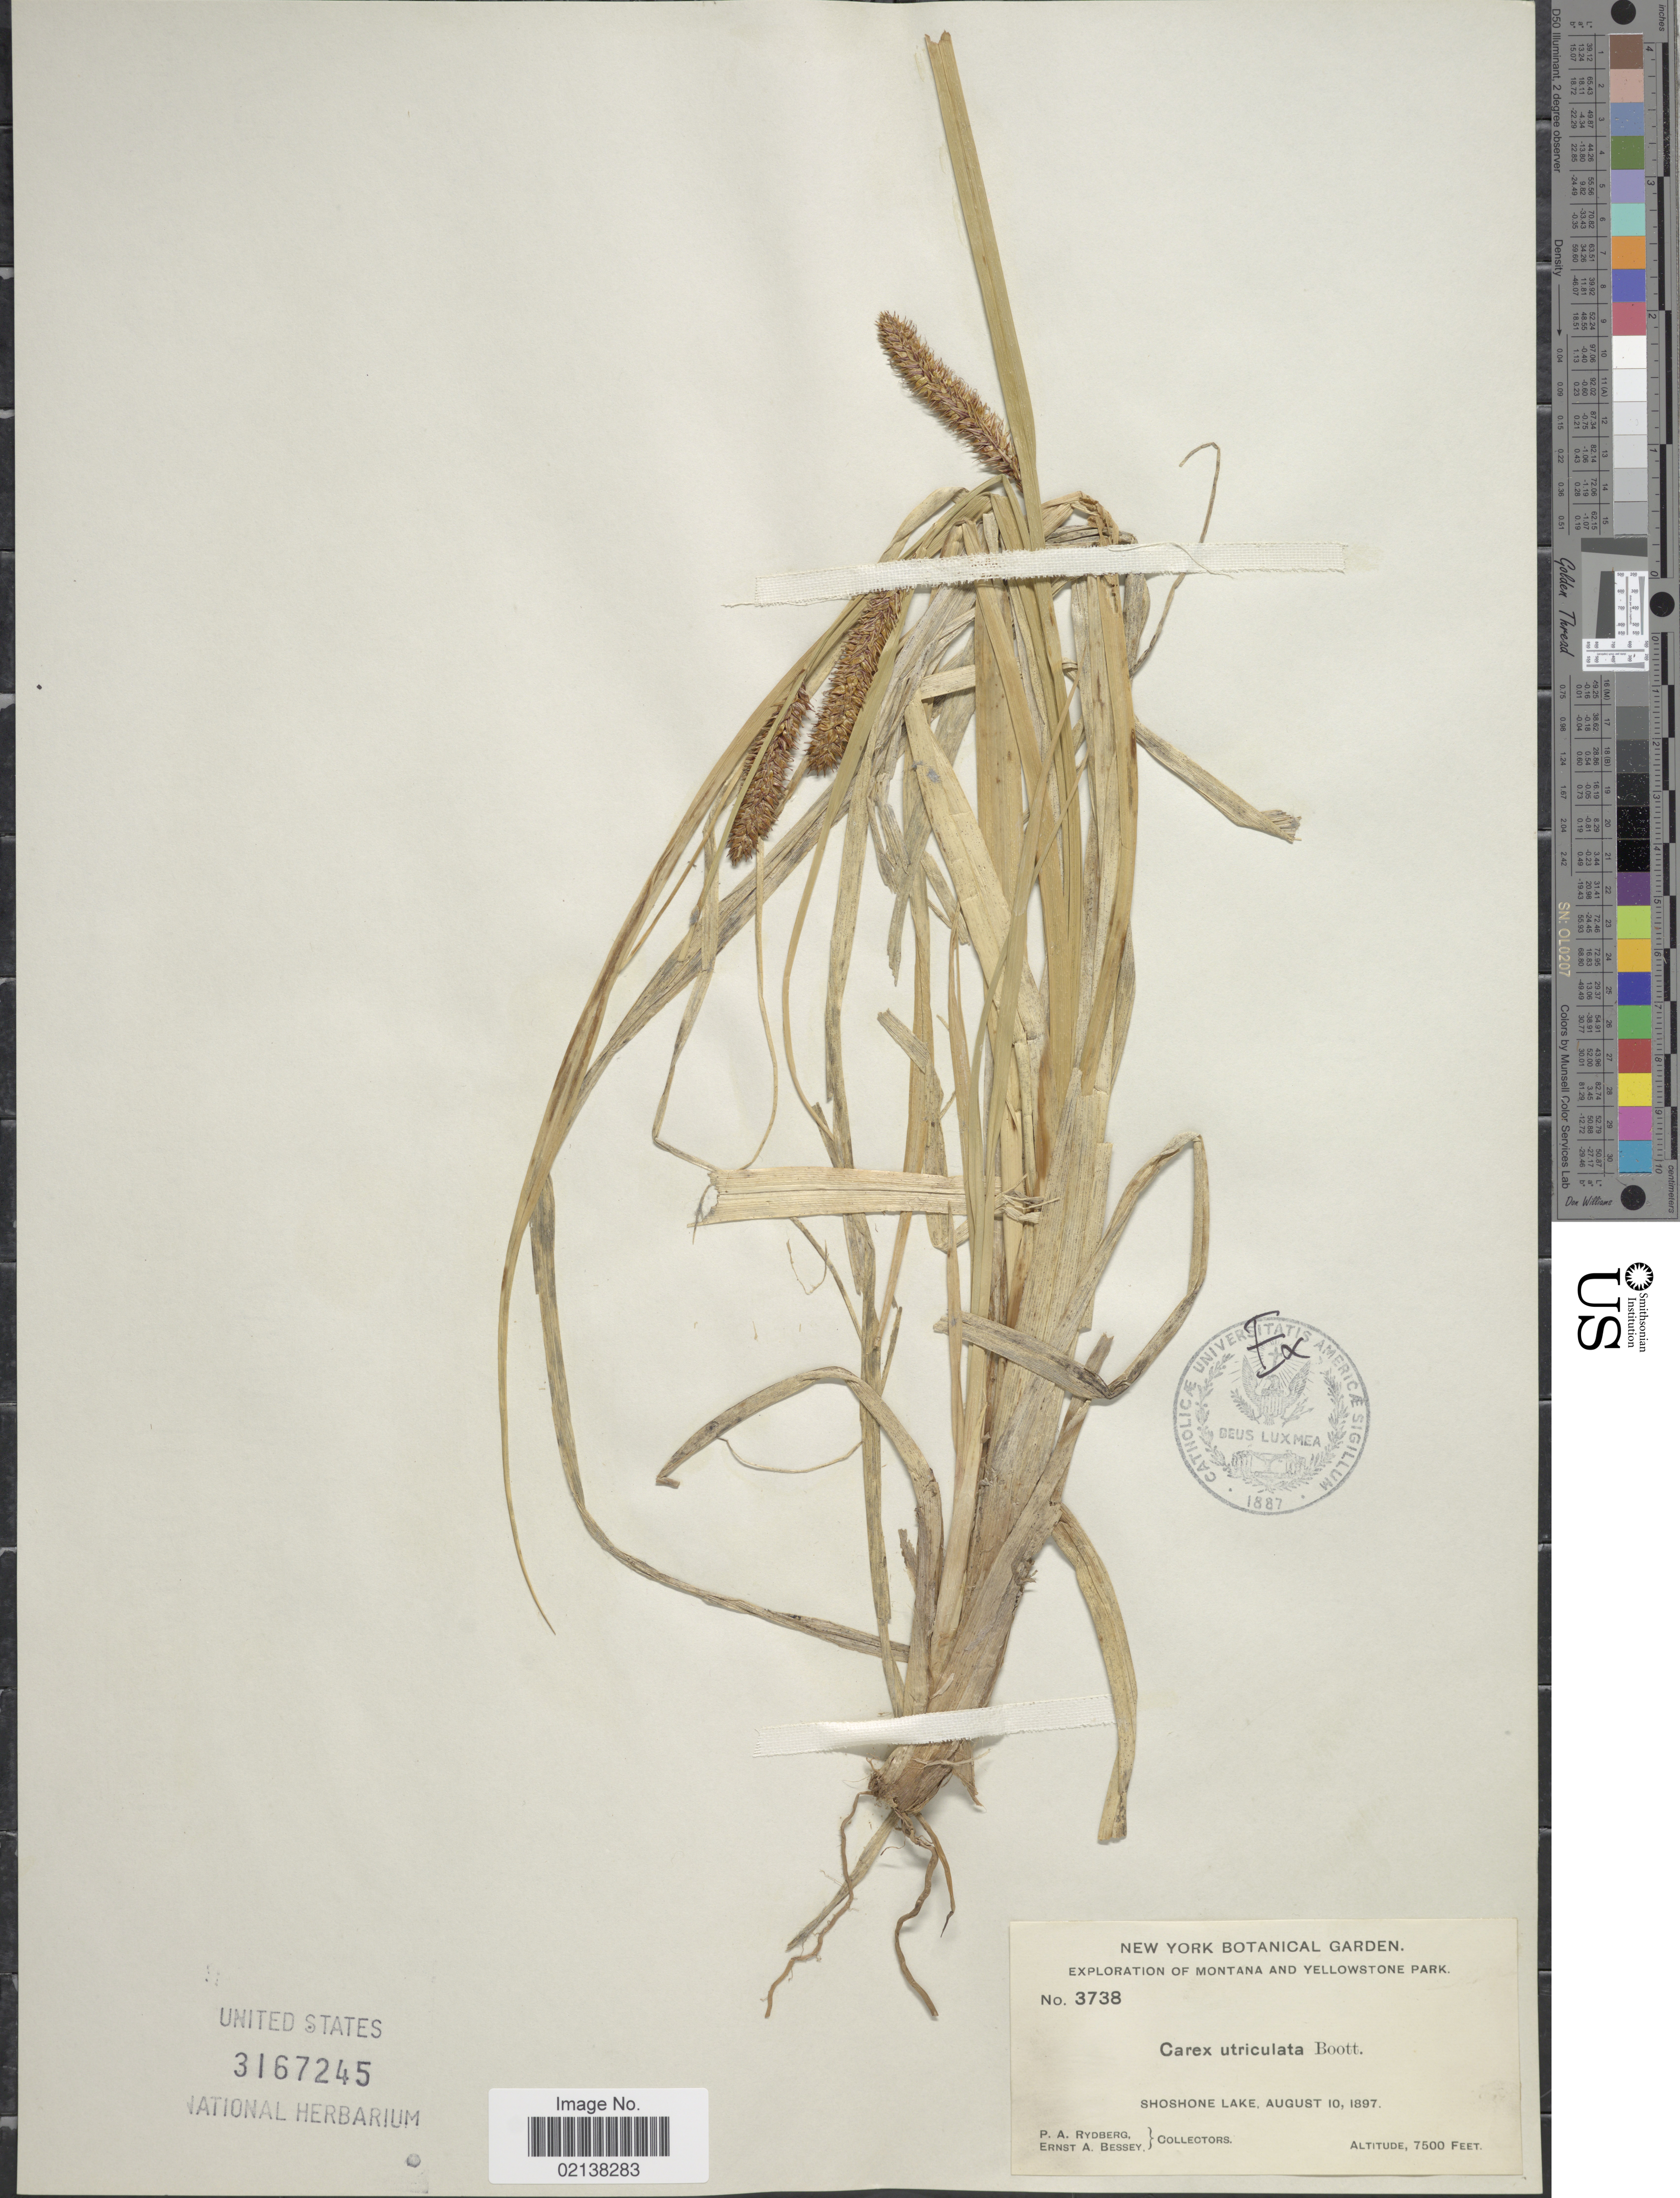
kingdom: Plantae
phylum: Tracheophyta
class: Liliopsida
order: Poales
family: Cyperaceae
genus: Carex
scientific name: Carex utriculata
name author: Boott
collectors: P. A. Rydberg & E. A. Bessey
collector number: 3738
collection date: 1897-08-10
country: United States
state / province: Montana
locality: Montana and Yellowstone National Park. Shoshone Lake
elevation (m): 2286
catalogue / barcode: US 3167245